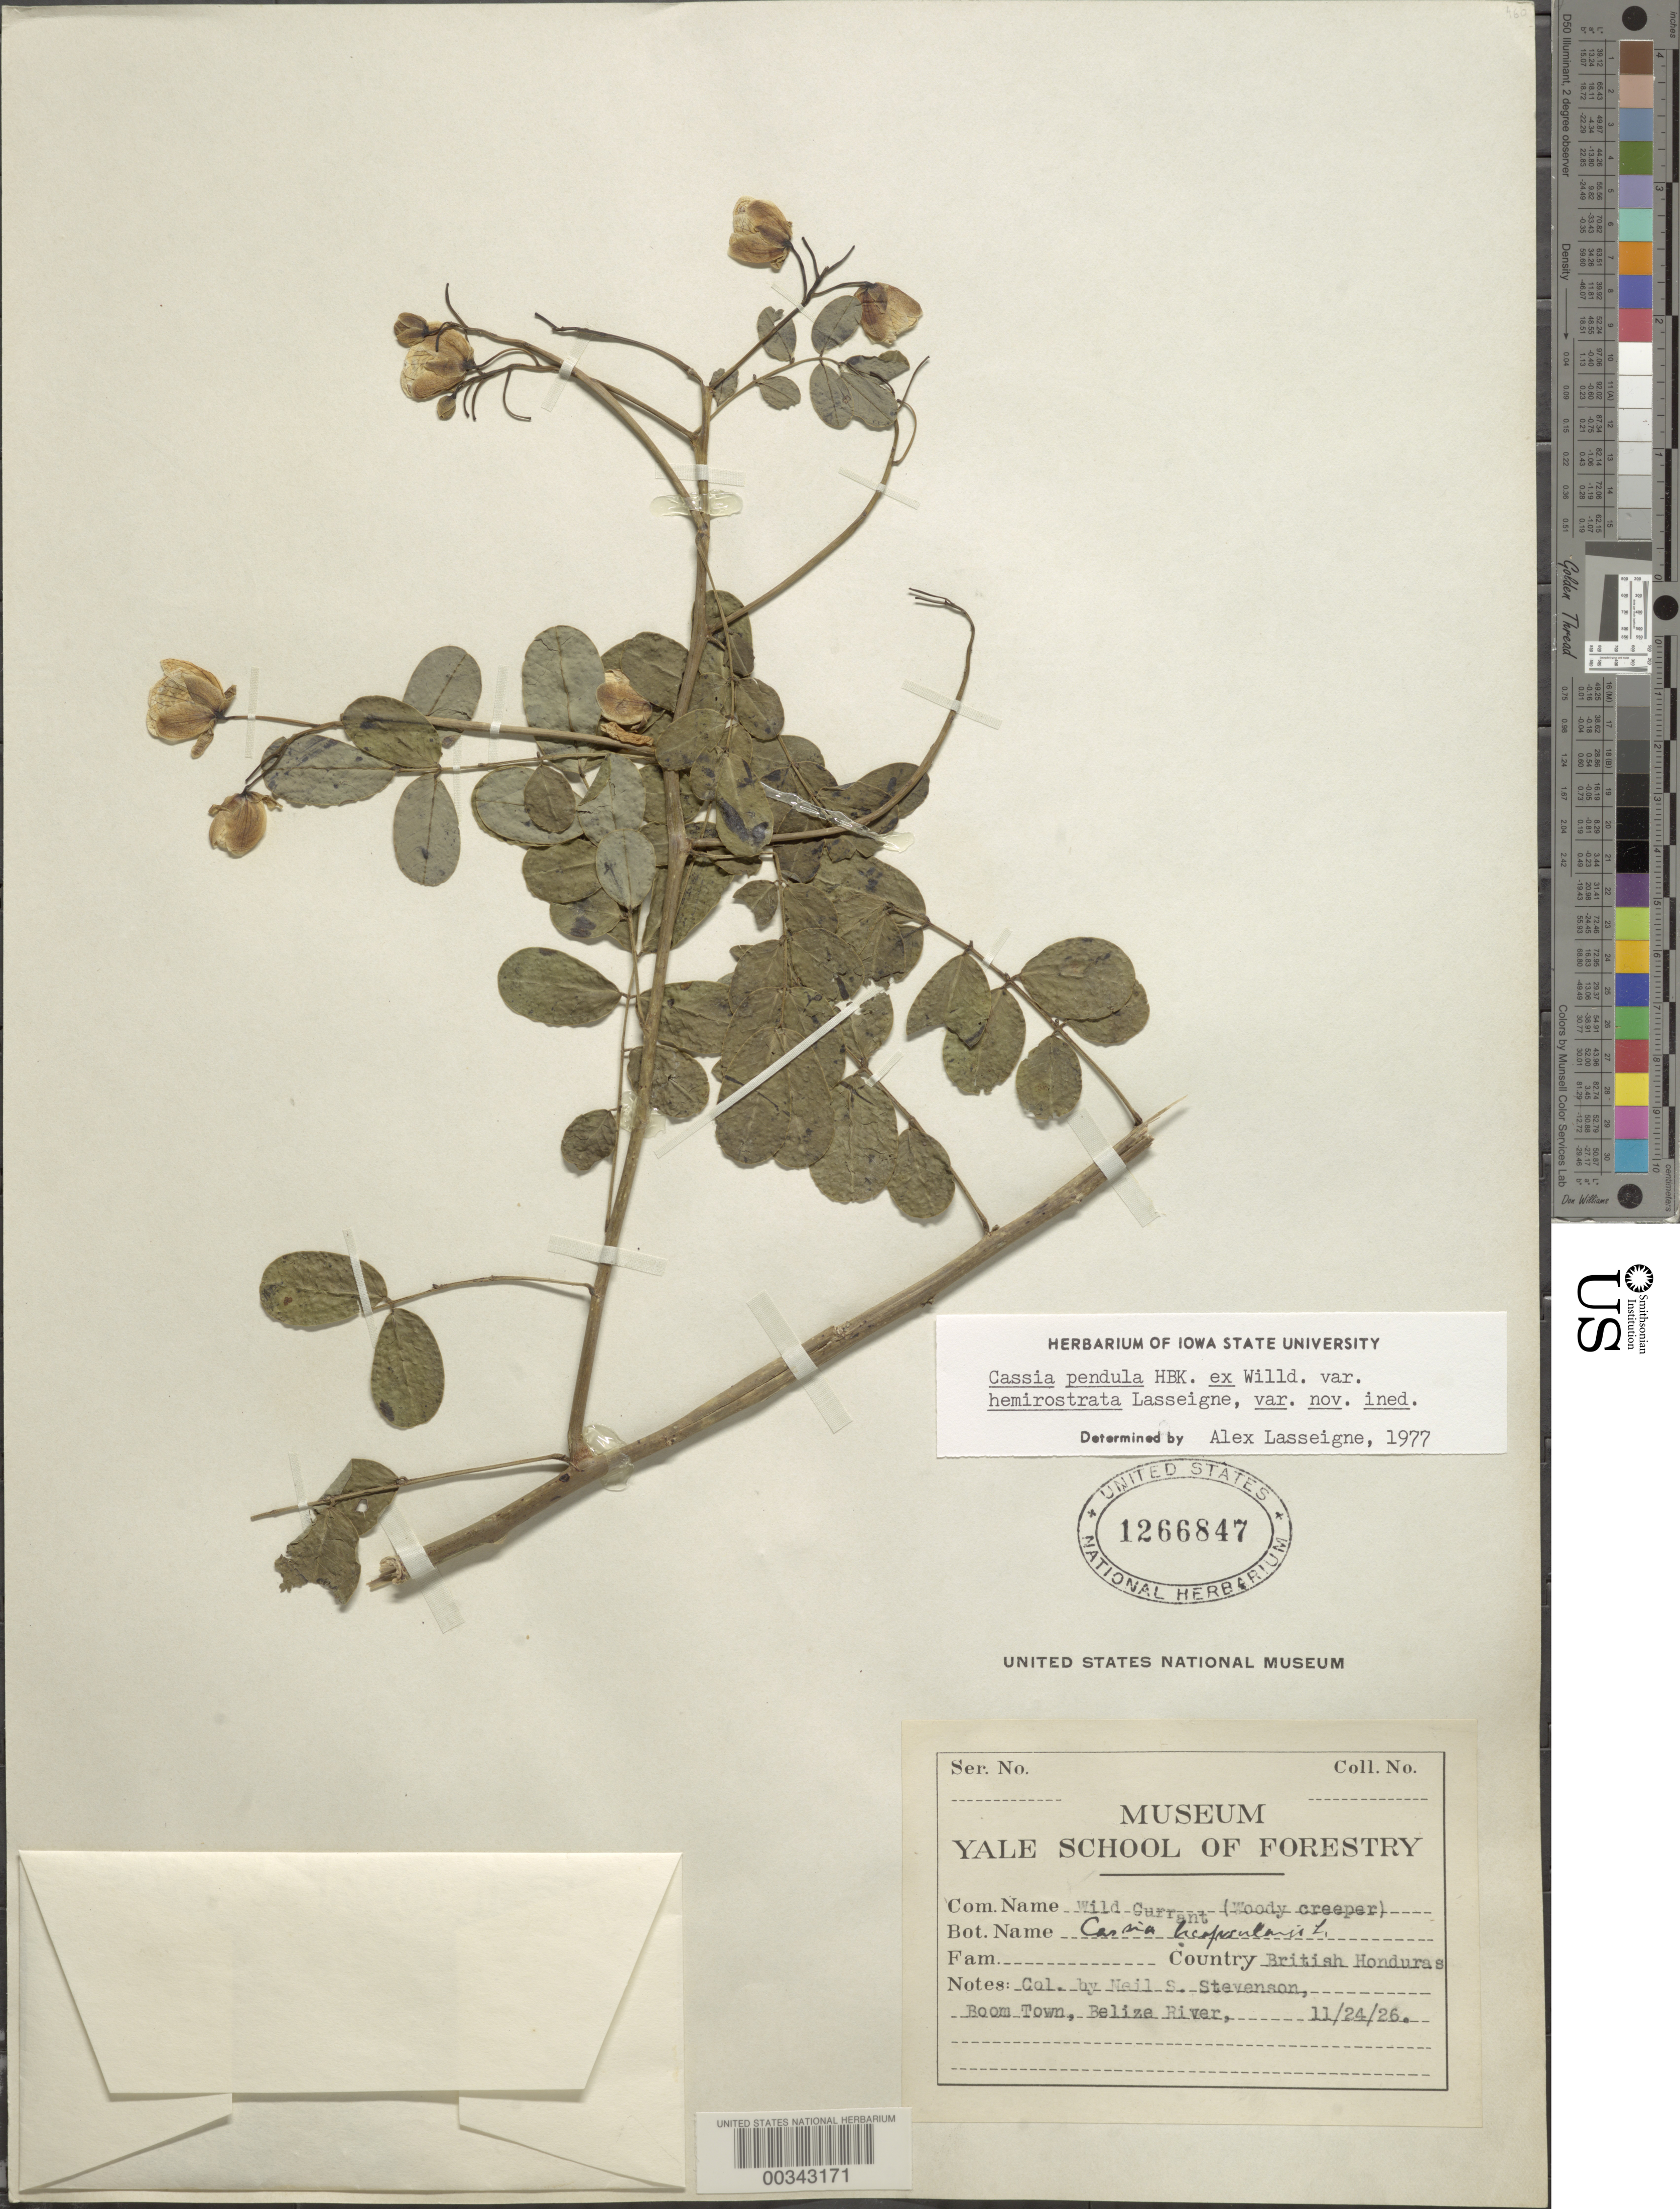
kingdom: Plantae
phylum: Tracheophyta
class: Magnoliopsida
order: Fabales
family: Fabaceae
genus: Senna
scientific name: Senna pendula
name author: (Humb. & Bonpl. ex Willd.) H.S. Irwin & Barneby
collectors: N. Stevenson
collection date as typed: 24 Nov 1926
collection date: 1926-11-24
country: Belize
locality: Boom Town, Belize River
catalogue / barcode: US 1266847